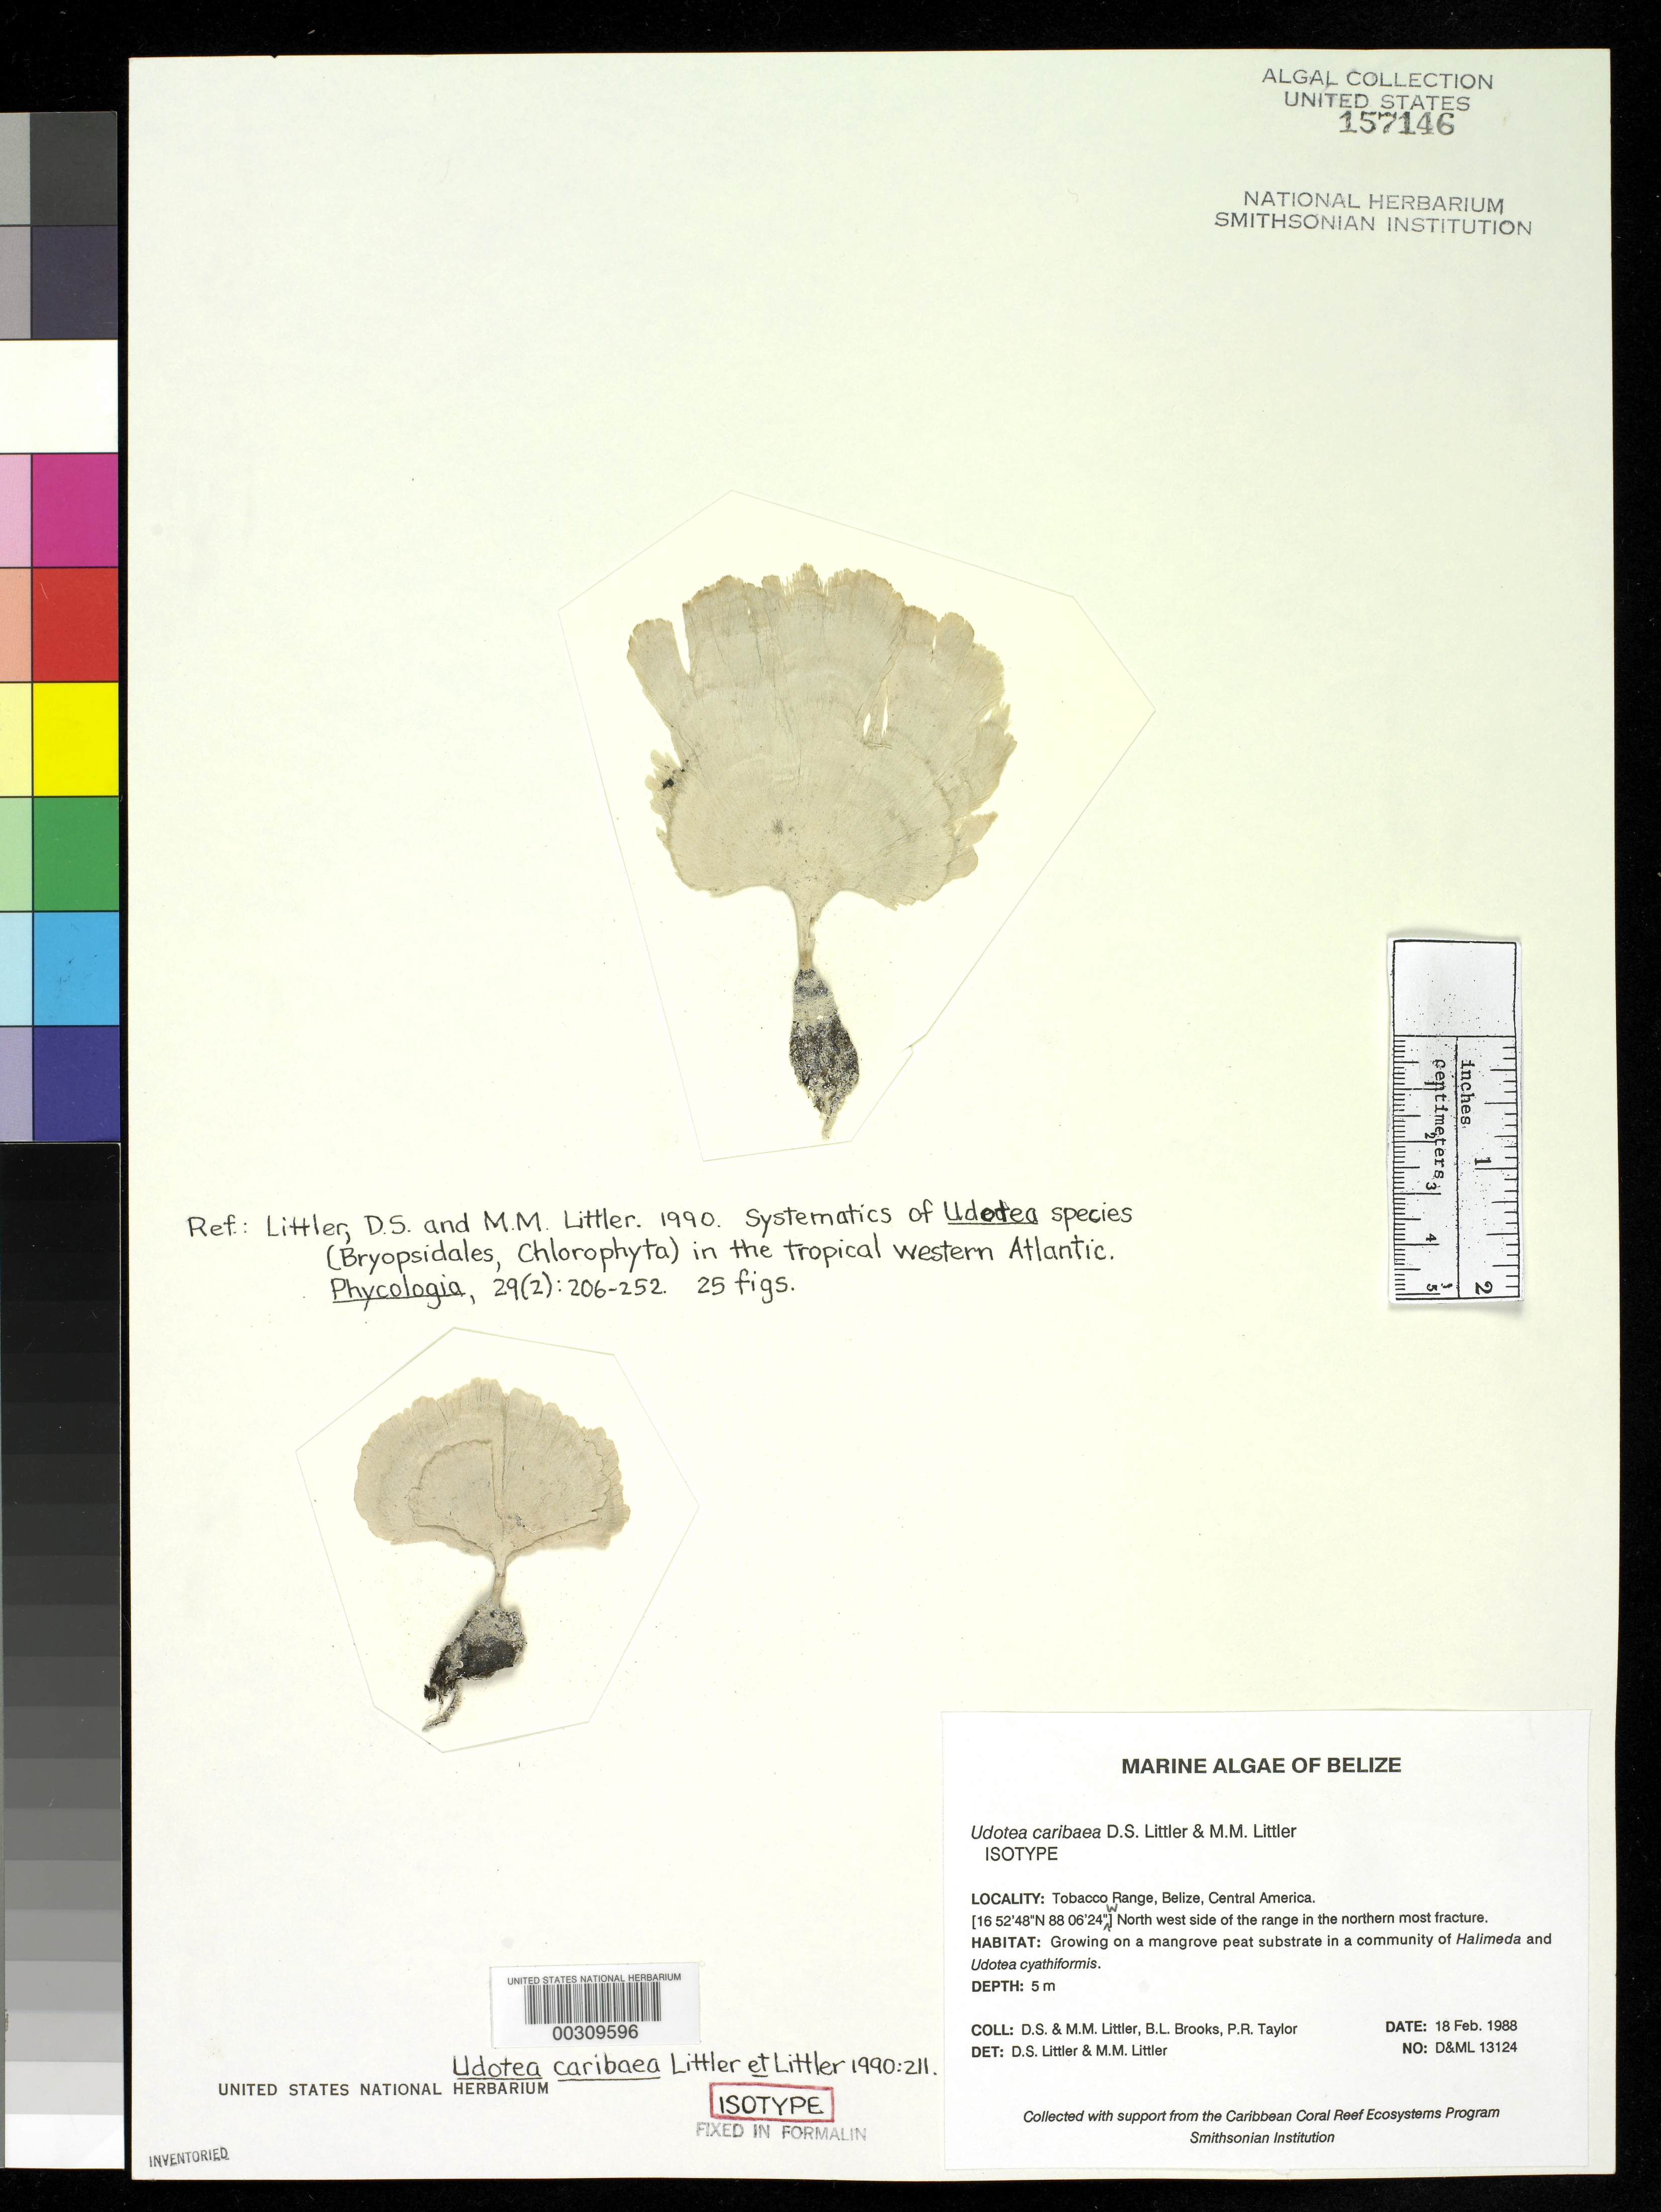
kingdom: Plantae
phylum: Chlorophyta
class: Ulvophyceae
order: Bryopsidales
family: Udoteaceae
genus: Udotea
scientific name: Udotea caribaea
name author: D.S. Littler & Littler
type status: Isotype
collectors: D. S. Littler, M. M. Littler, B. Brooks & P. R. Taylor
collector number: D&ML 13124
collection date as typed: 18 Feb 1988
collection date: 1988-02-18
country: Belize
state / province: Stann Creek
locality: Tobacco Range.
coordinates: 16 52.8' N, 88 06.4' W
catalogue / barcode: US 157146